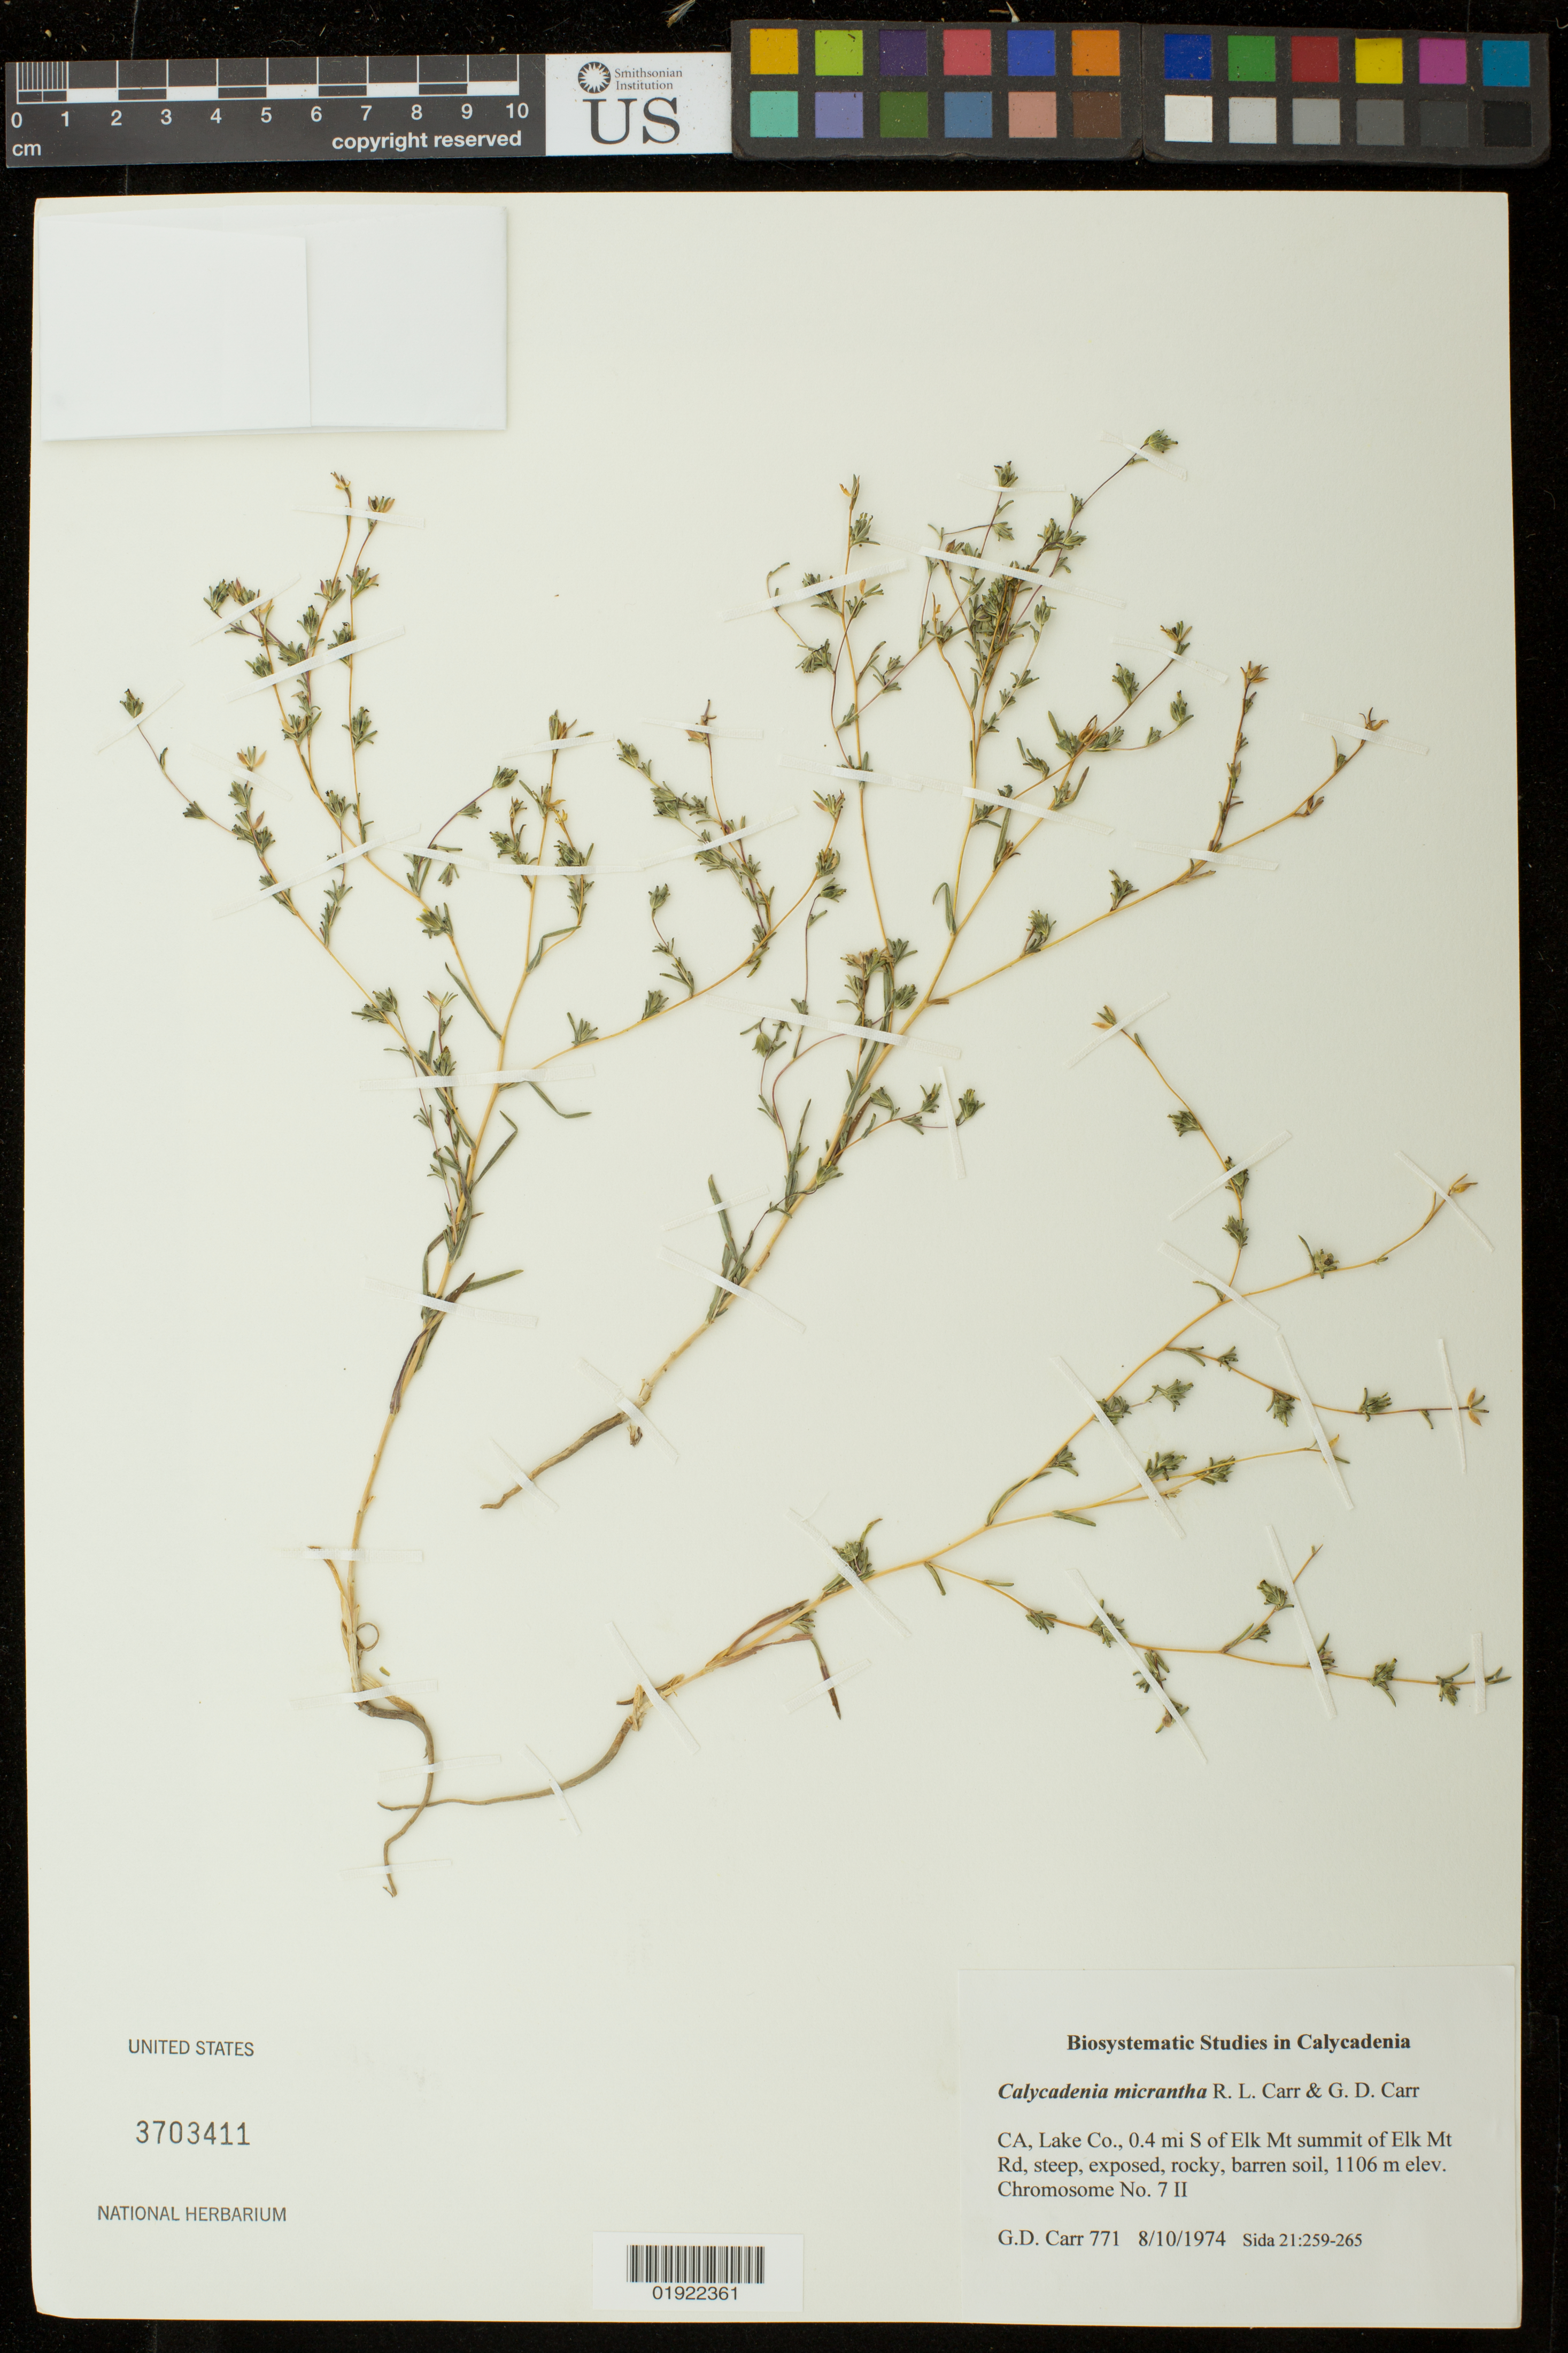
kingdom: Plantae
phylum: Tracheophyta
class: Magnoliopsida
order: Asterales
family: Asteraceae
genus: Calycadenia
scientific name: Calycadenia micrantha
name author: Carr & G.D. Carr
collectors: G. Carr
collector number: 771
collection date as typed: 8/10/1974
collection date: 1974-08-10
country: United States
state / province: California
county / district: Lake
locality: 0.4 mi S of Elk Mt summit of Elk Mt Rd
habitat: steep, exposed, rocky, barren soil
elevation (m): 1106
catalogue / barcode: US 3703411